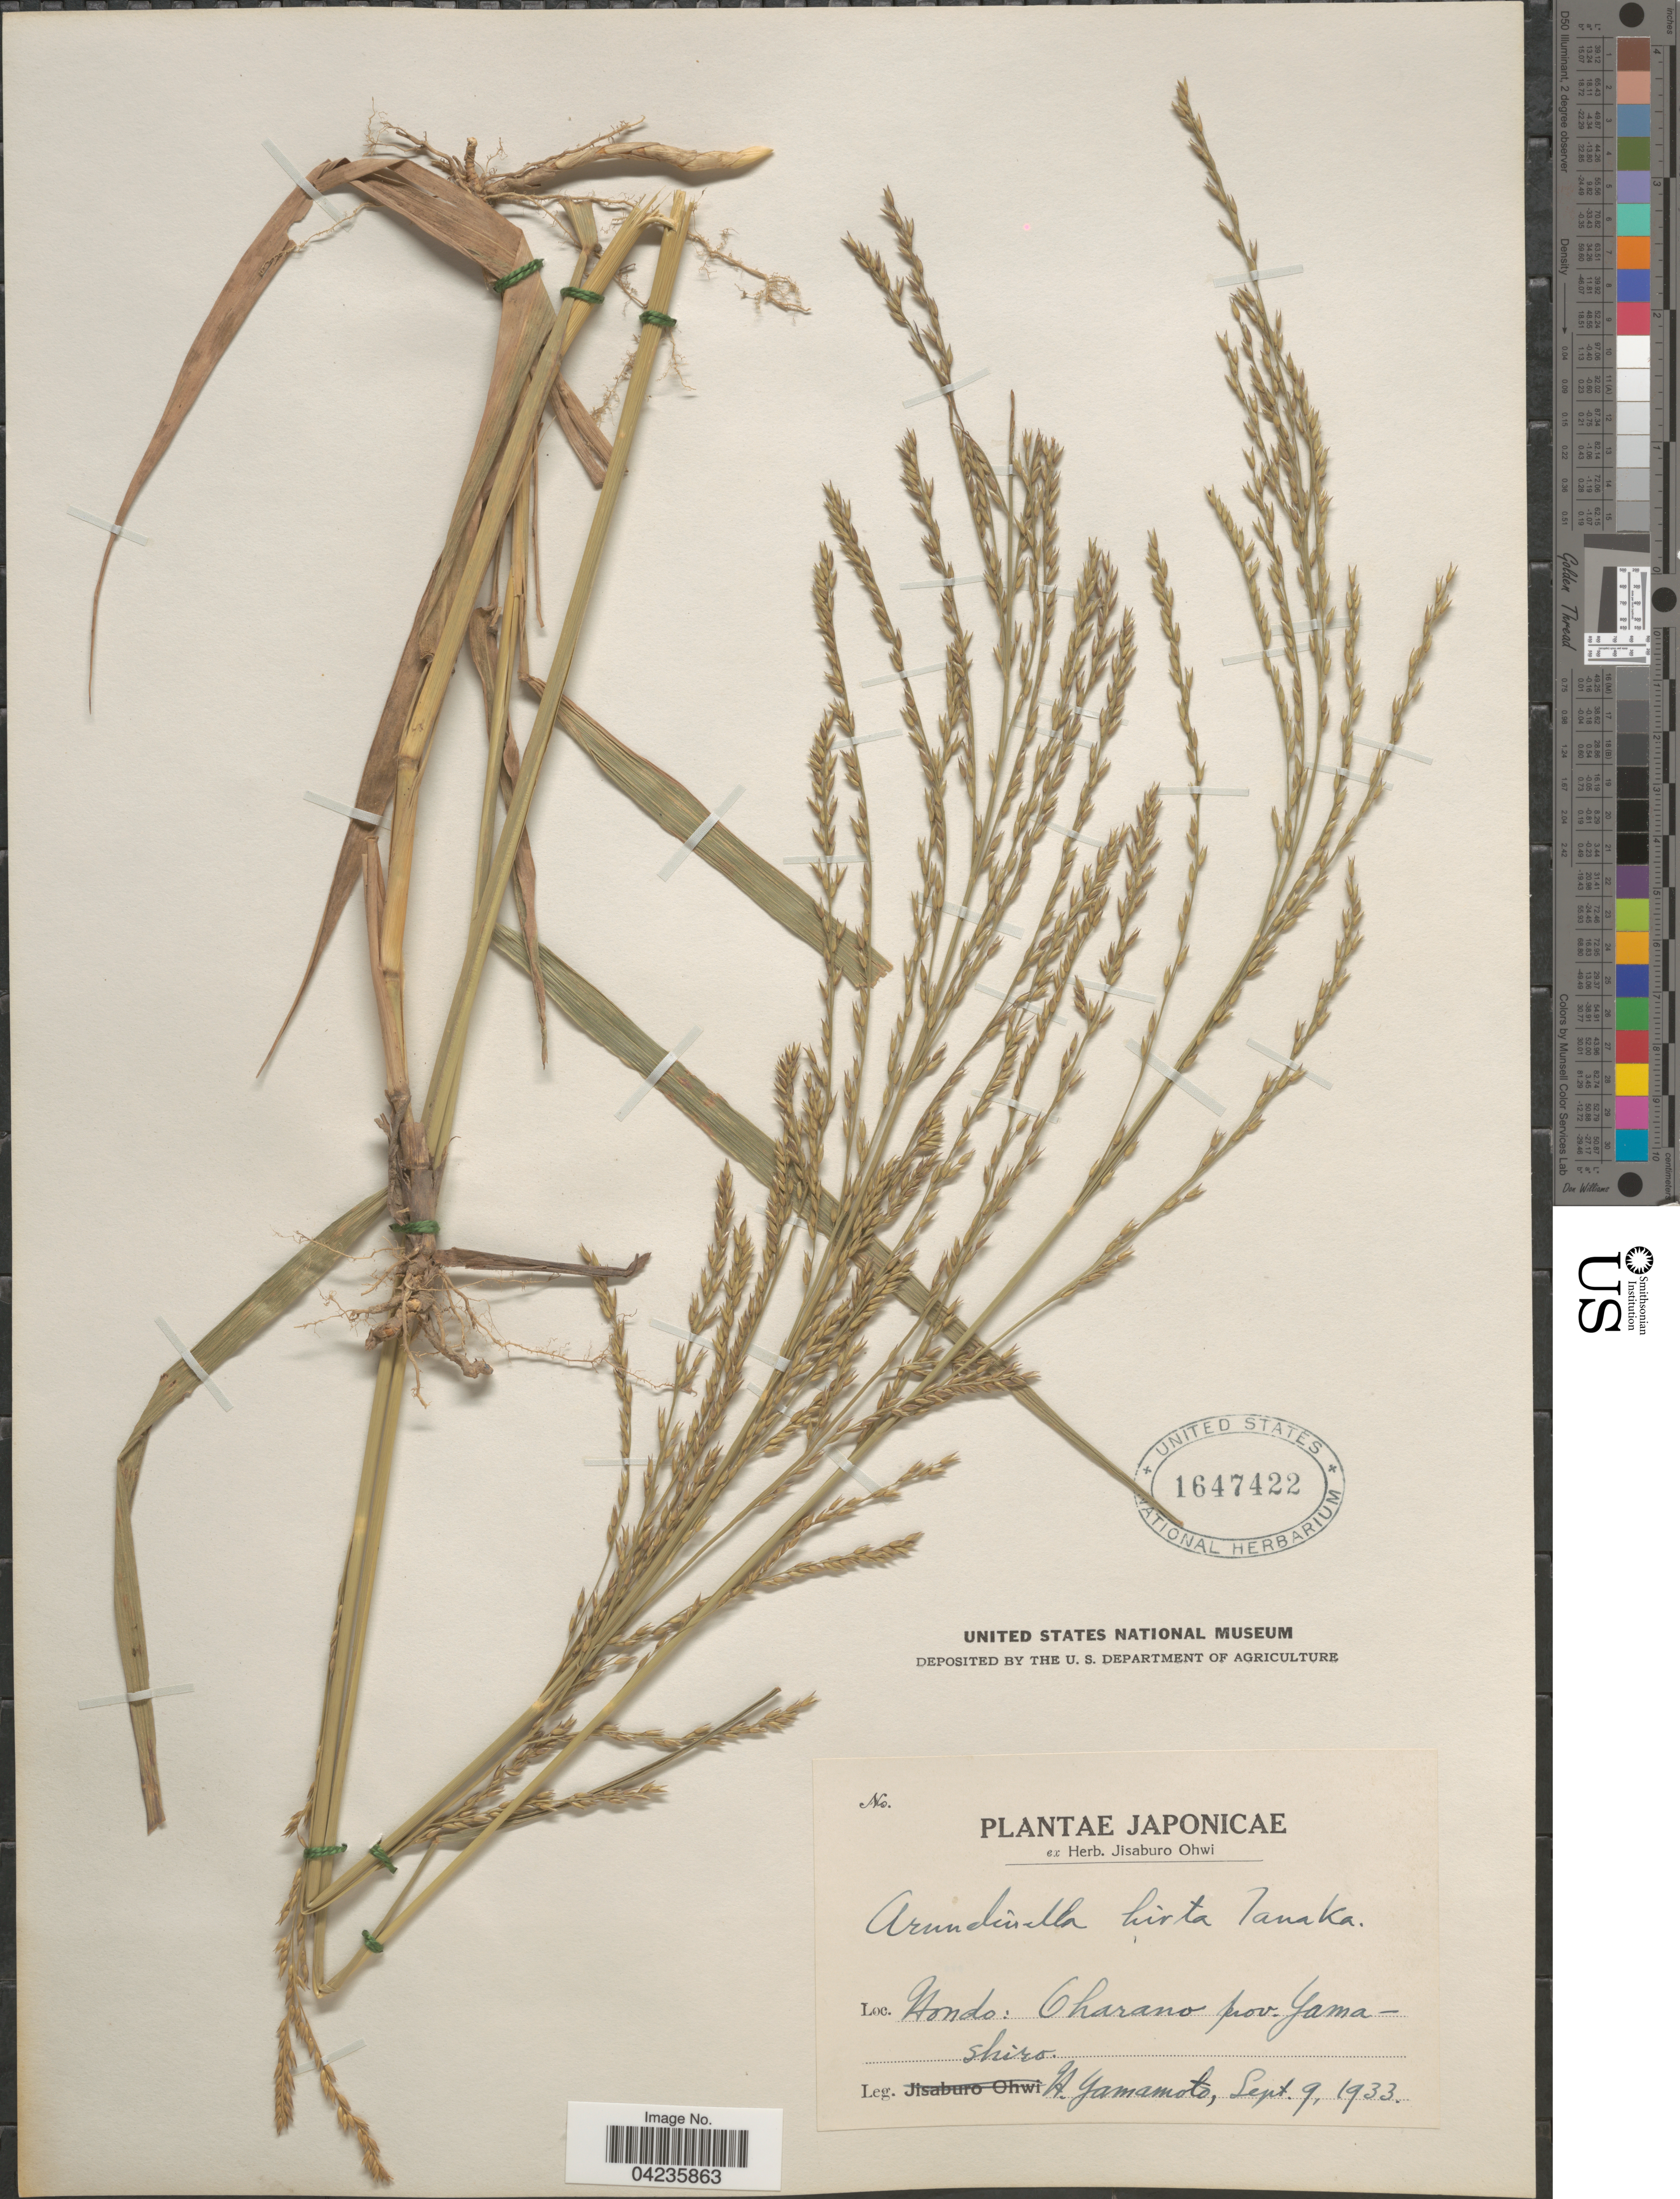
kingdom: Plantae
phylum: Tracheophyta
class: Liliopsida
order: Poales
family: Poaceae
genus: Arundinella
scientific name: Arundinella hirta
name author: (Thunb.) Tanaka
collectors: H. Yamamoto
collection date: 1933-09-09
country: Japan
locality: Japonicae. Hondo: Oharano prov. Yamashiro.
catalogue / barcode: US 1647422